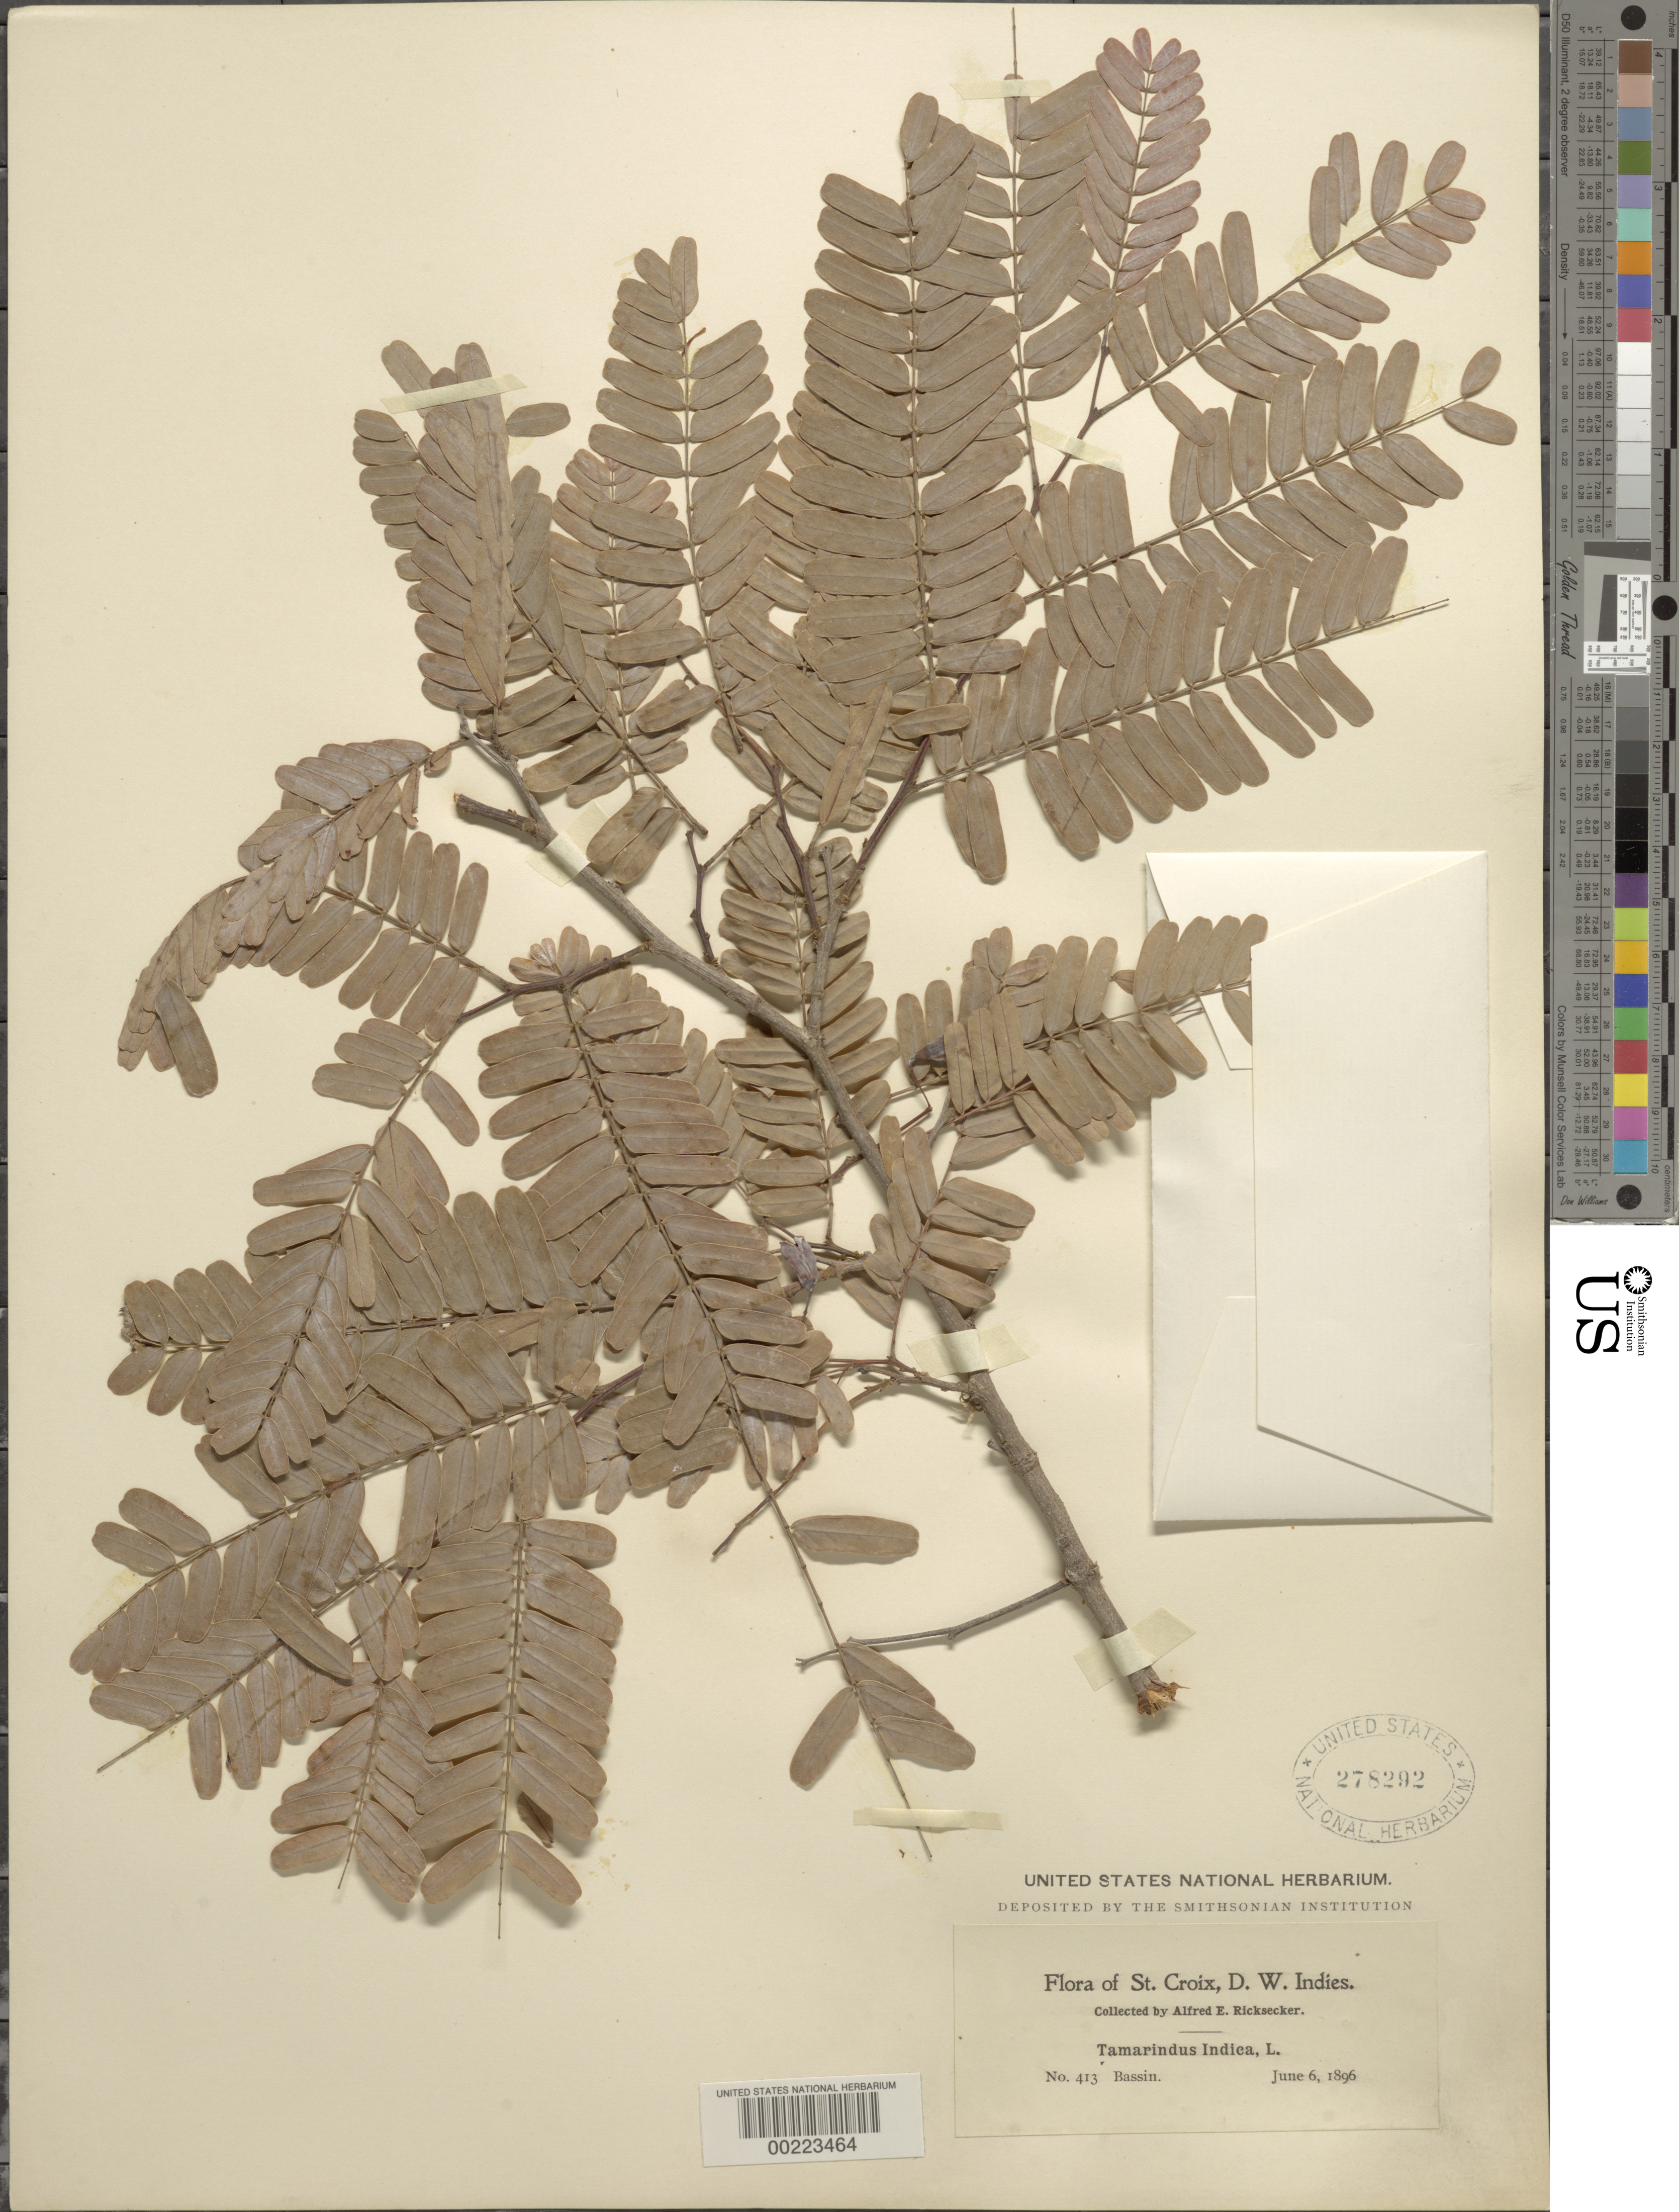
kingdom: Plantae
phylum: Tracheophyta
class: Magnoliopsida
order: Fabales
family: Fabaceae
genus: Tamarindus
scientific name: Tamarindus indica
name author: L.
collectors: A. E. Ricksecker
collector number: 413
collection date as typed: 06 Jun 1896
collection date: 1896-06-06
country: U.S. Virgin Islands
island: St. Croix Island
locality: Bassin fields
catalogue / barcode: US 278292